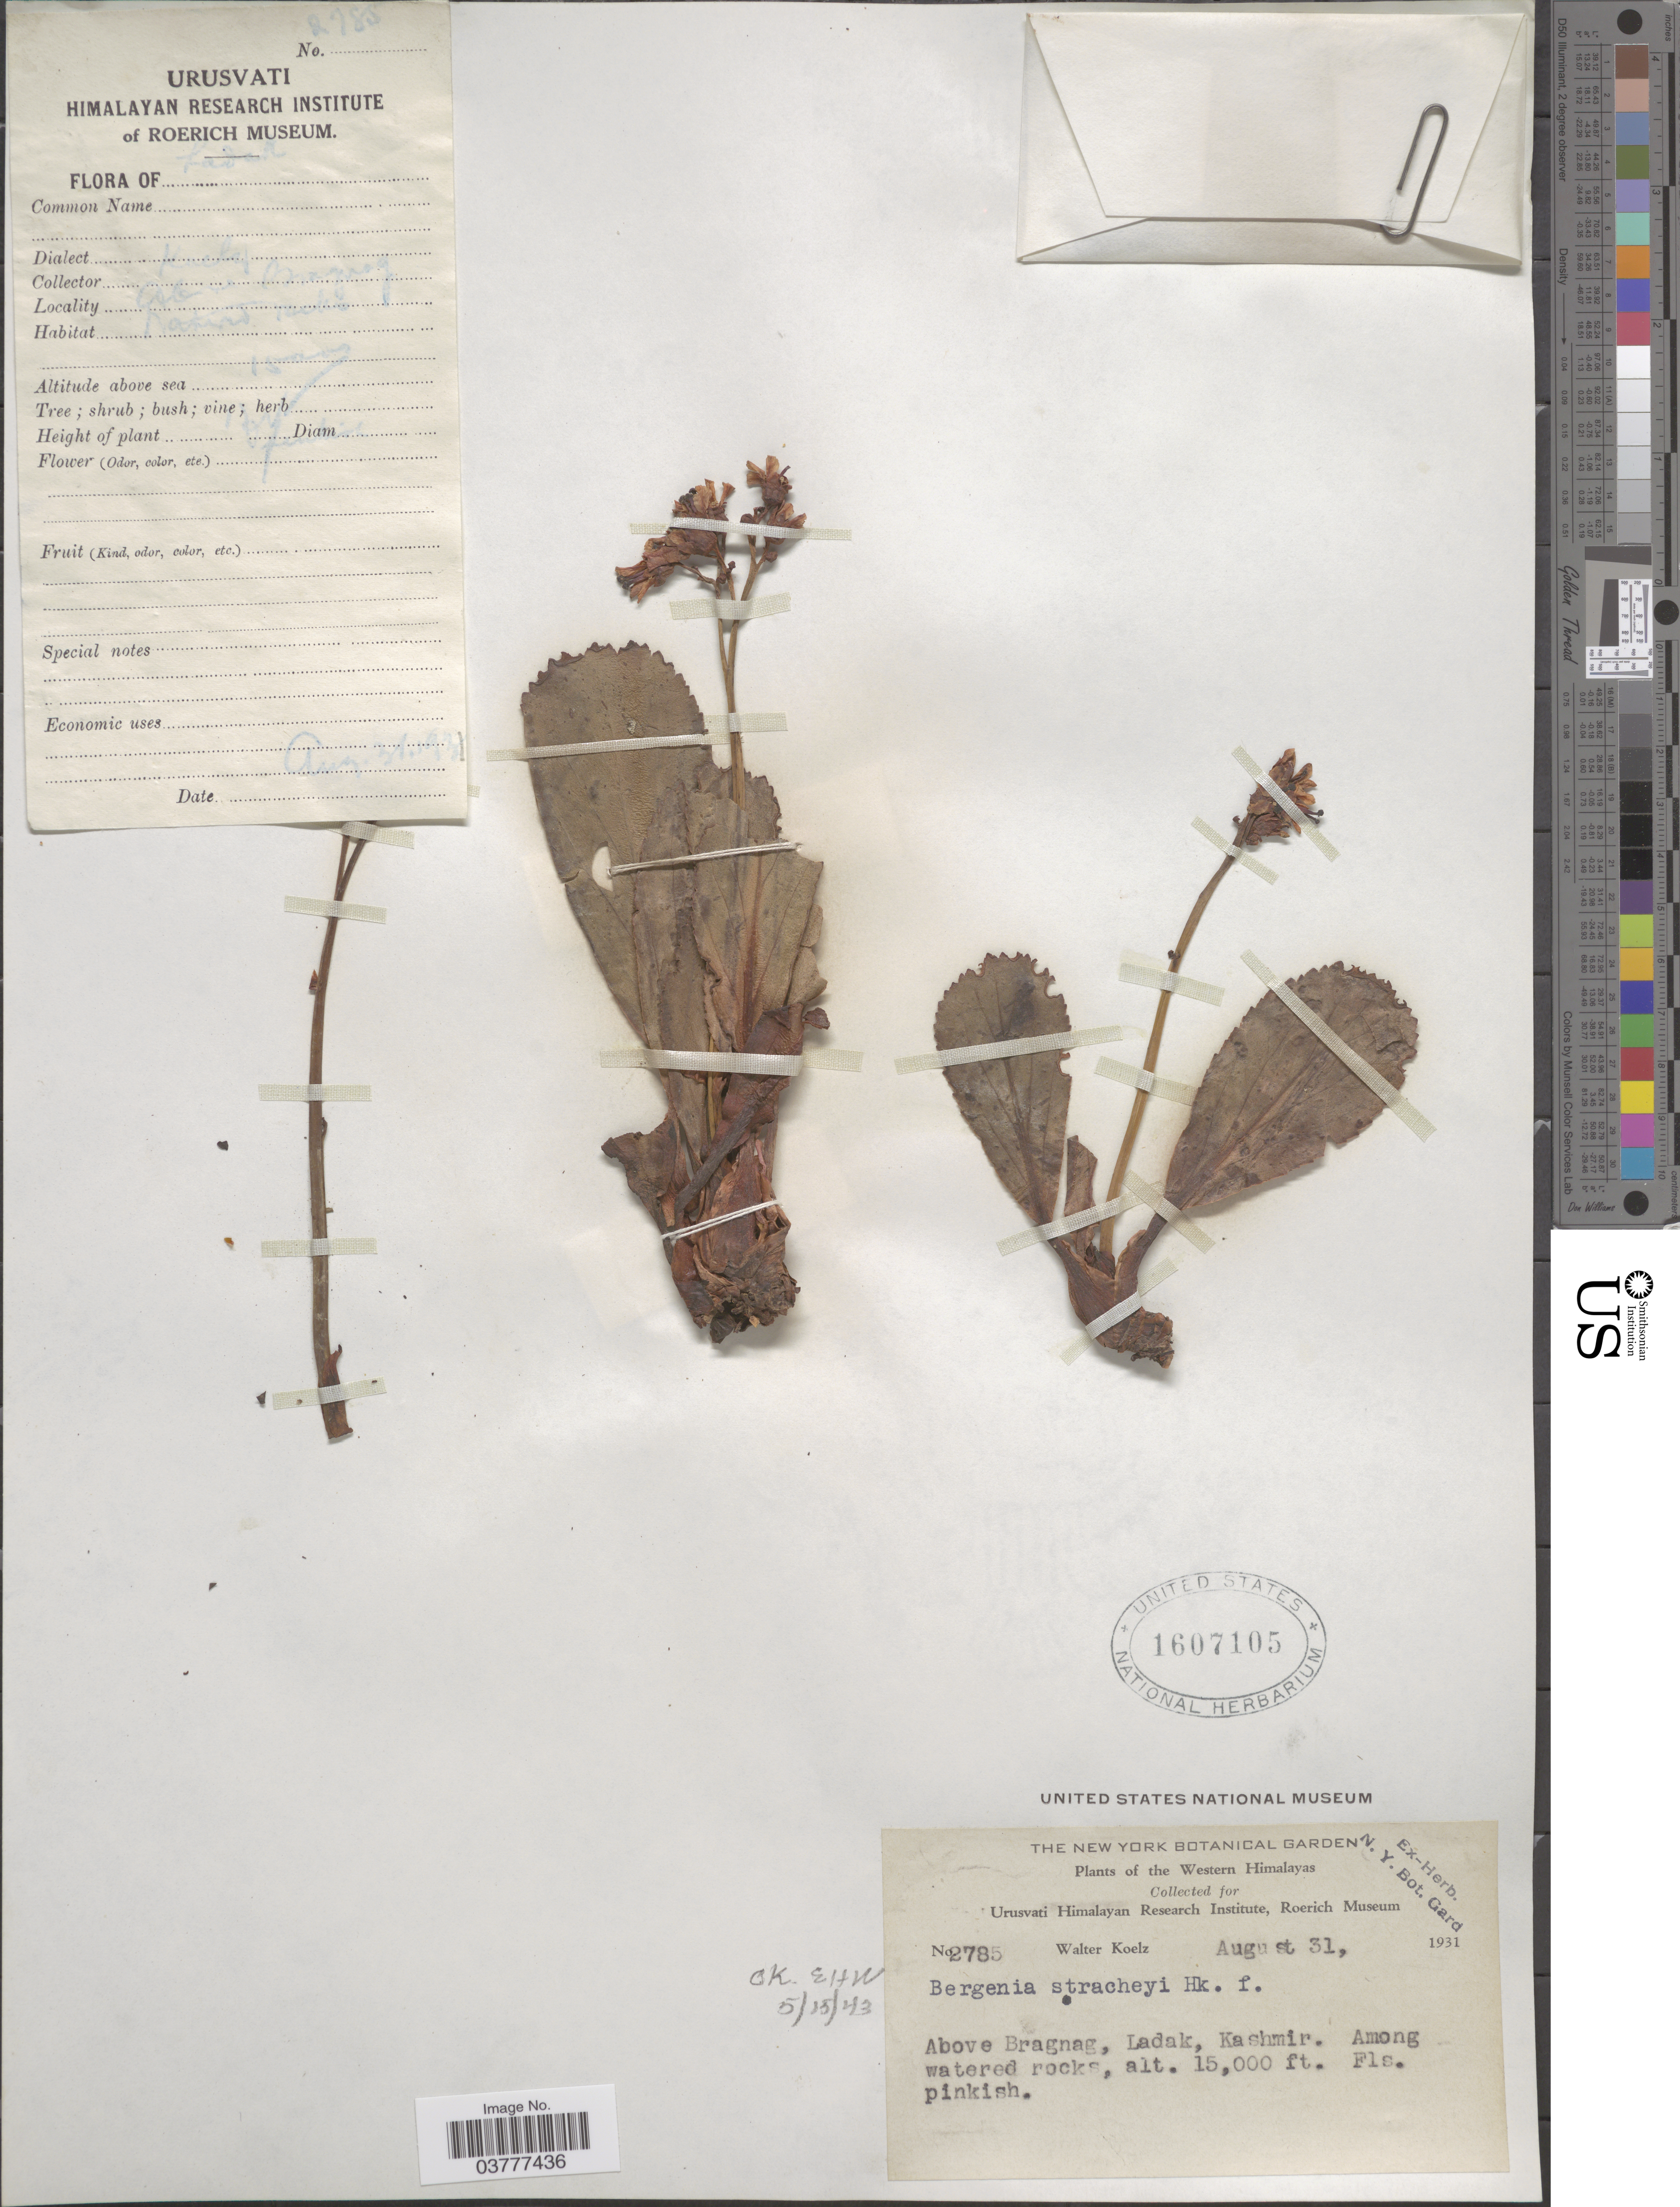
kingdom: Plantae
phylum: Tracheophyta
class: Magnoliopsida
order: Saxifragales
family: Saxifragaceae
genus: Bergenia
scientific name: Bergenia stracheyi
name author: (Hook. f. & Thomson) Engl.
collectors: W. N. Koelz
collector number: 2785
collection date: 1931-08-31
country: India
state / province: Ladakh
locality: The Western Himalayas. Above Bragnag, Ladak, Kashmir.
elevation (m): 4572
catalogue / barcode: US 1607105